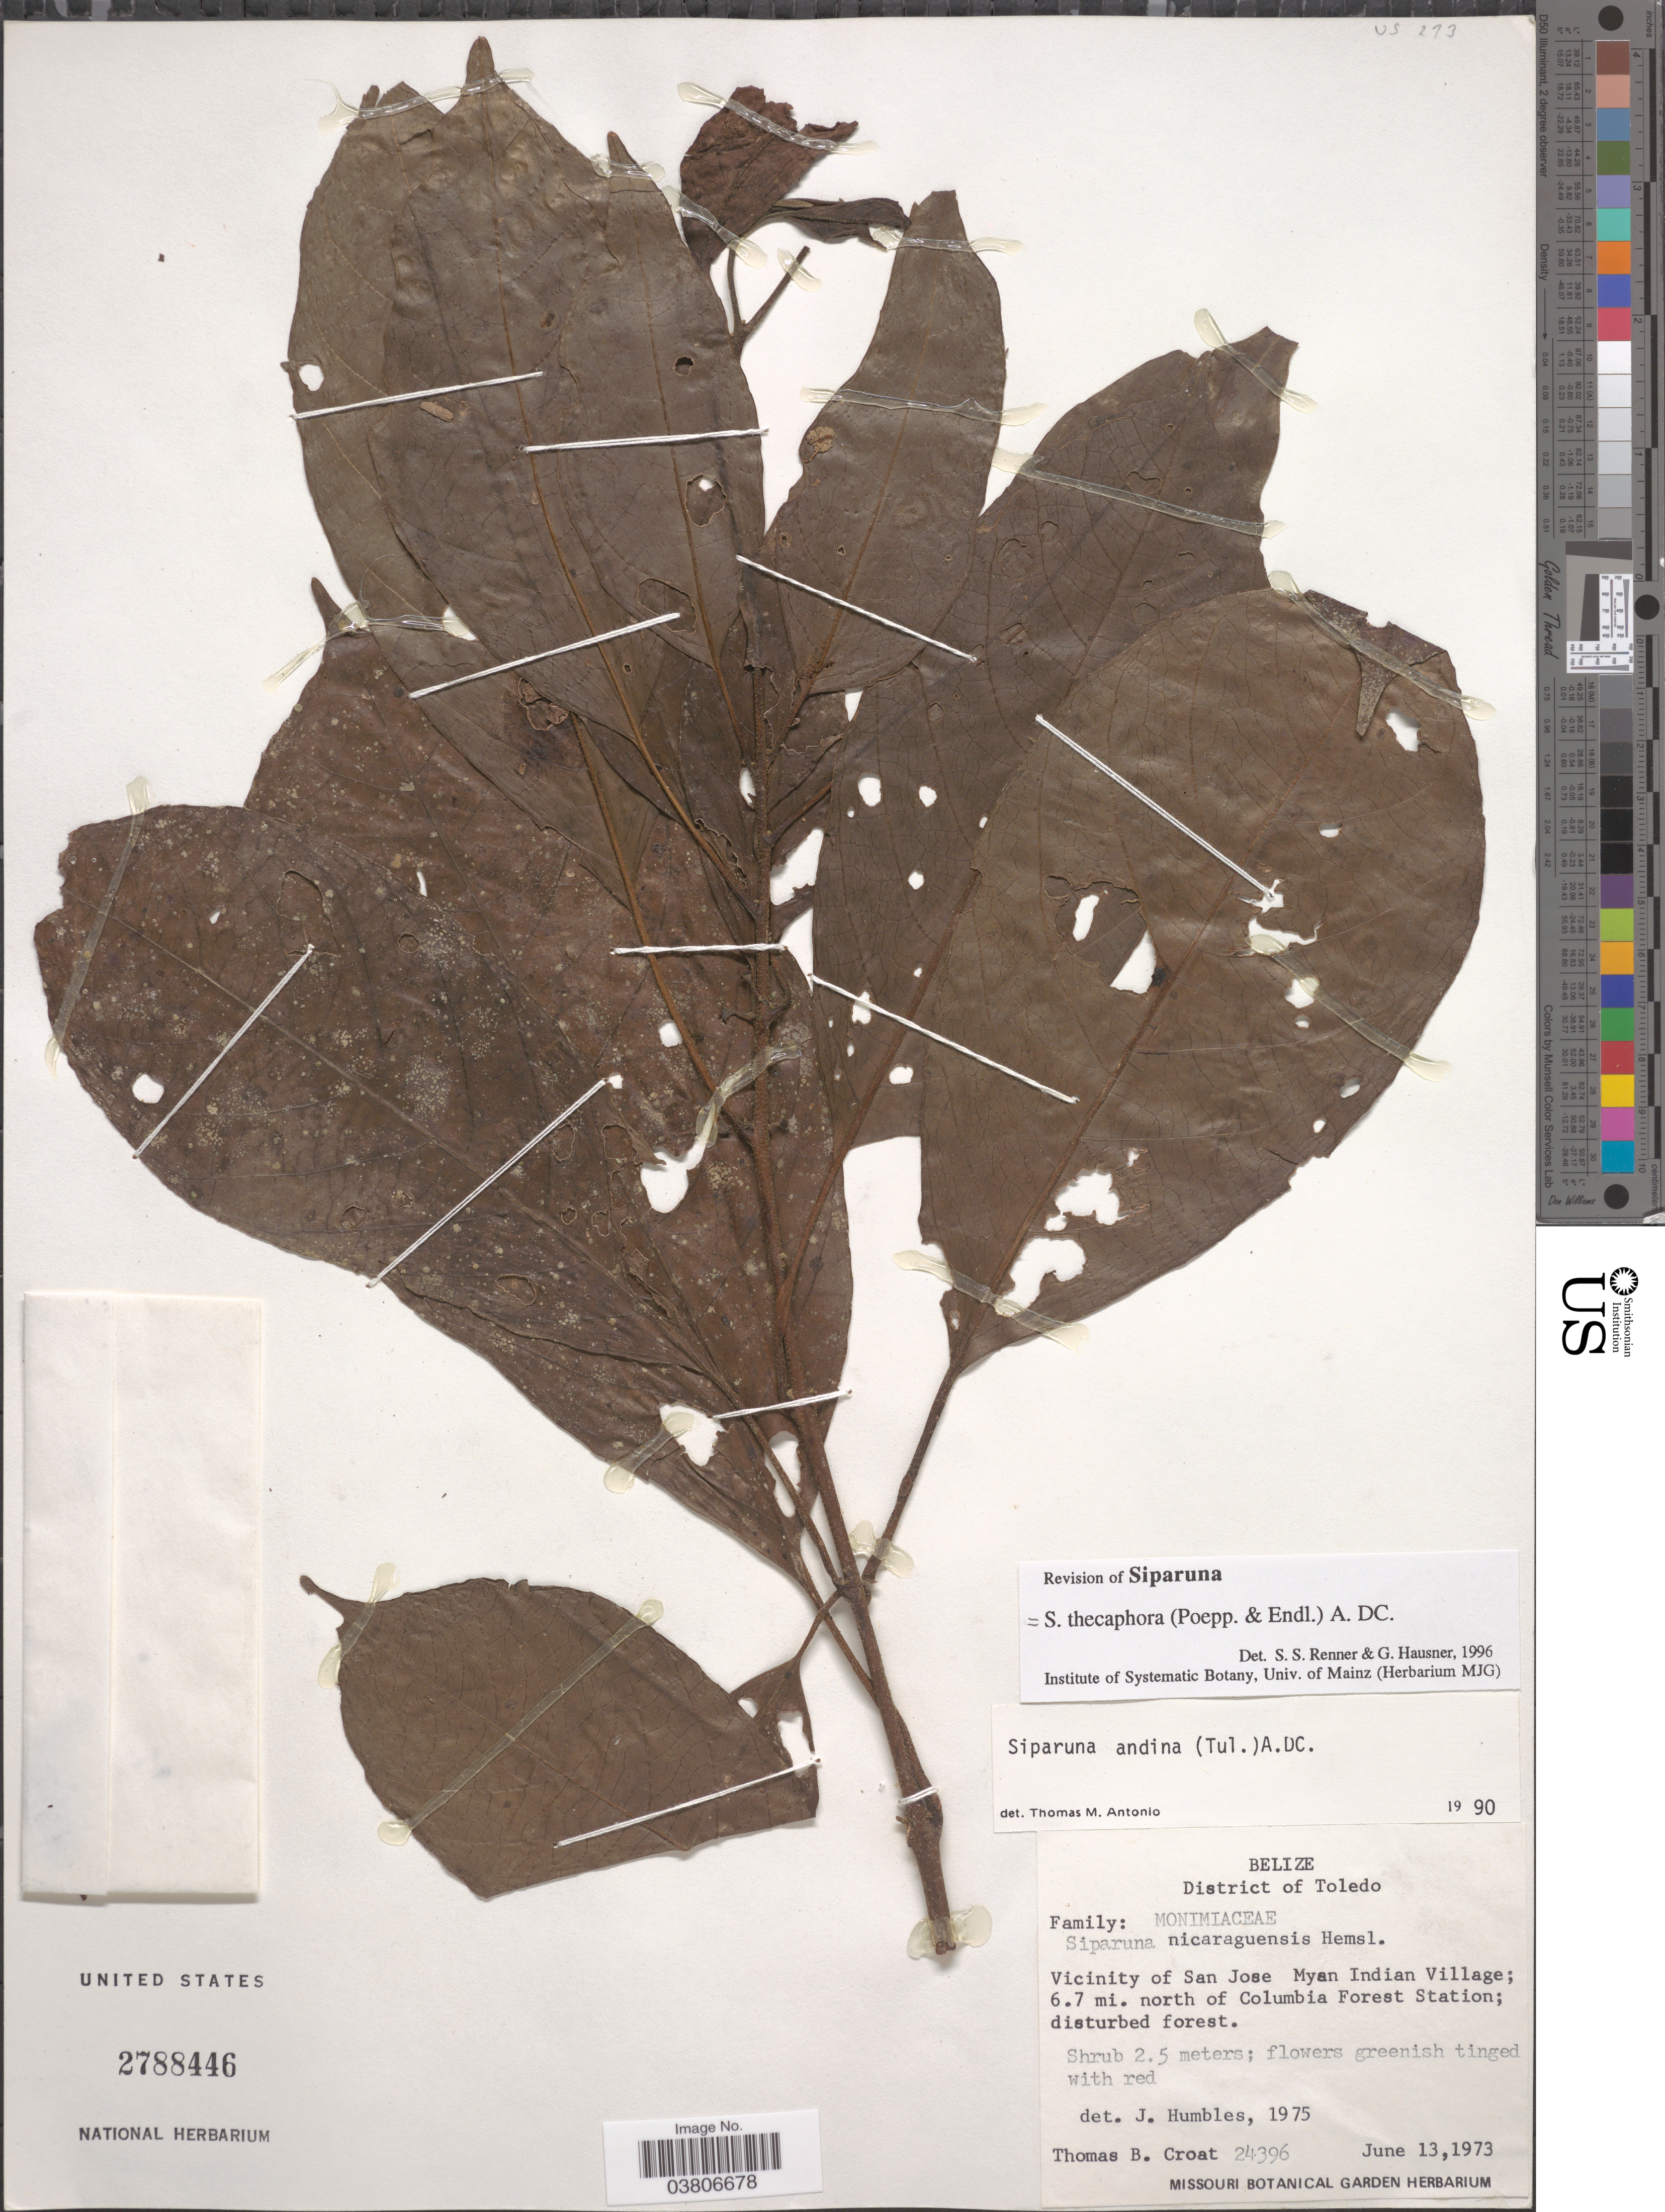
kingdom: Plantae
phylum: Tracheophyta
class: Magnoliopsida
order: Laurales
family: Siparunaceae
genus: Siparuna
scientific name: Siparuna thecaphora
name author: (Poepp. & Endl.) A. DC.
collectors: T. B. Croat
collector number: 24396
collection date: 1973-06-13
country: Belize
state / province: Toledo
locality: District of Toledo. Vicinity of San Jose Myan Indian Village; 6.7 mi. north of Columbia Forest Station.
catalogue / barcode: US 2788446